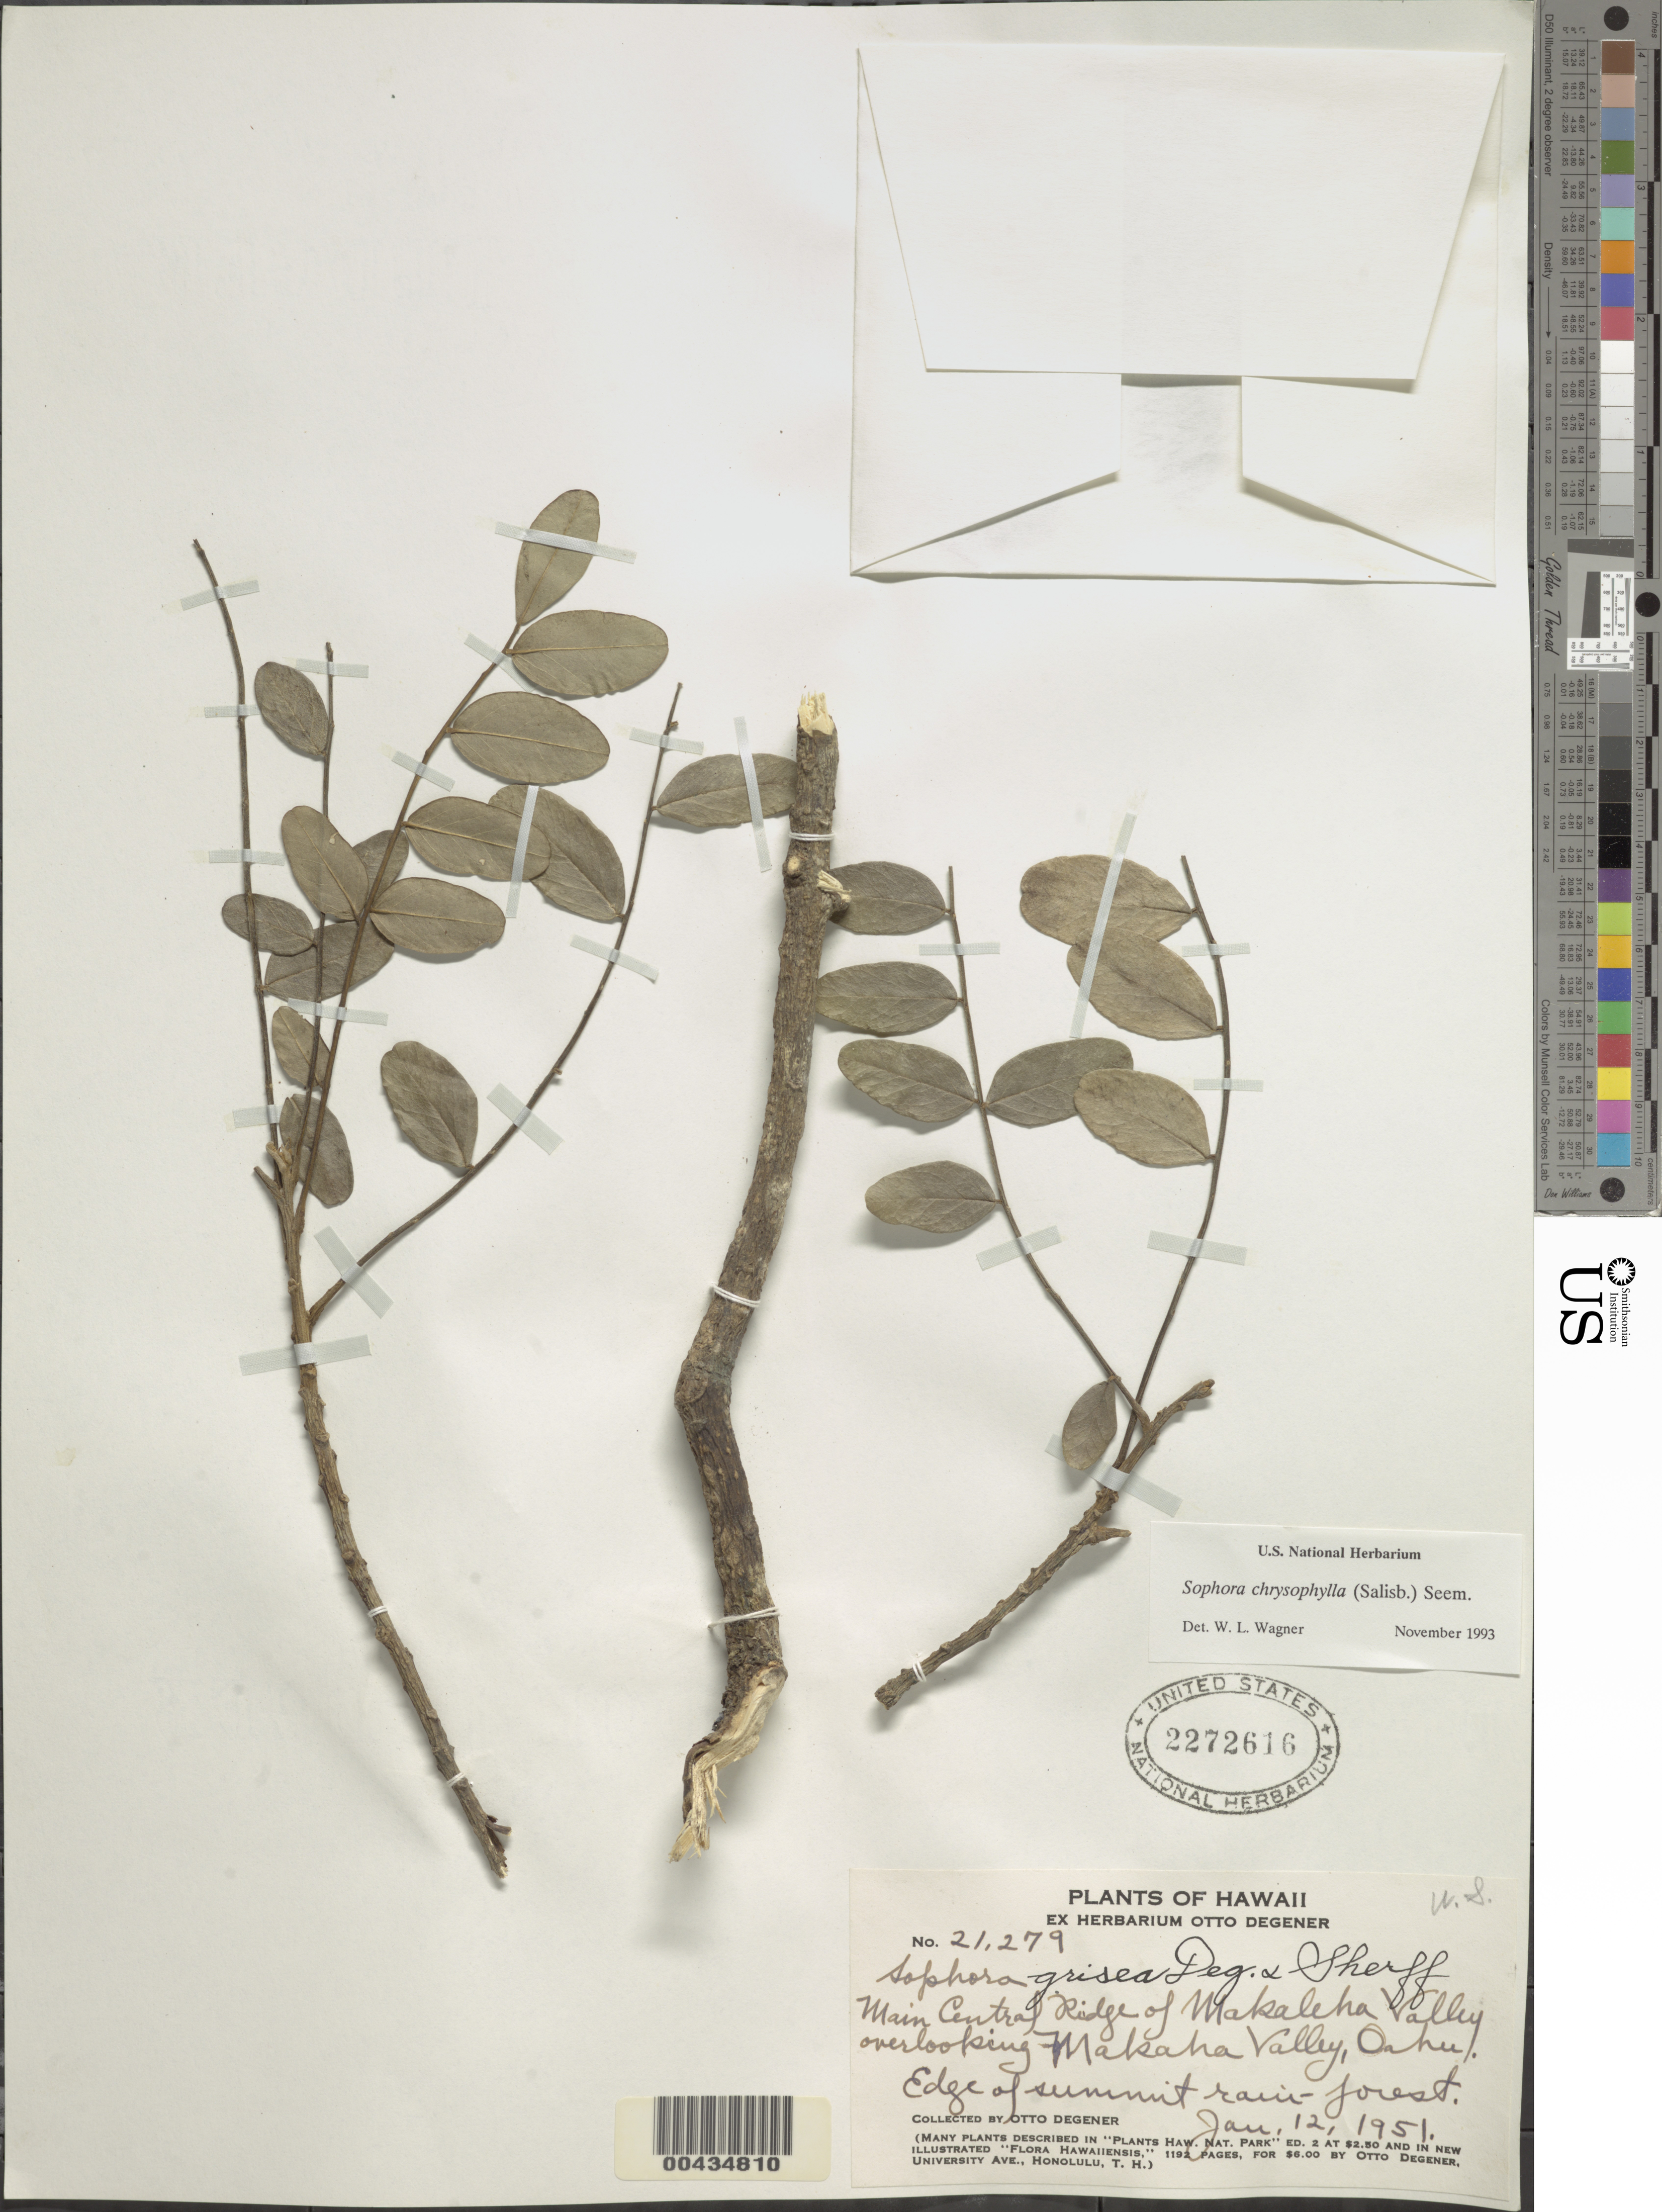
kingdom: Plantae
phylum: Tracheophyta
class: Magnoliopsida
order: Fabales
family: Fabaceae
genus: Sophora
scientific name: Sophora chrysophylla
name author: (Salisb.) Seem.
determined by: Wagner, W. L., (BOT), Smithsonian Institution - National Museum of Natural History (UNITED STATES)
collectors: O. Degener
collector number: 21279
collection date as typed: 12 Jan 1951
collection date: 1951-01-12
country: United States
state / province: Hawaii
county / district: Honolulu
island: Oahu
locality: Main Central Ridge of Makaleha Valley overlooking Makaha Valley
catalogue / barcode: US 2272616